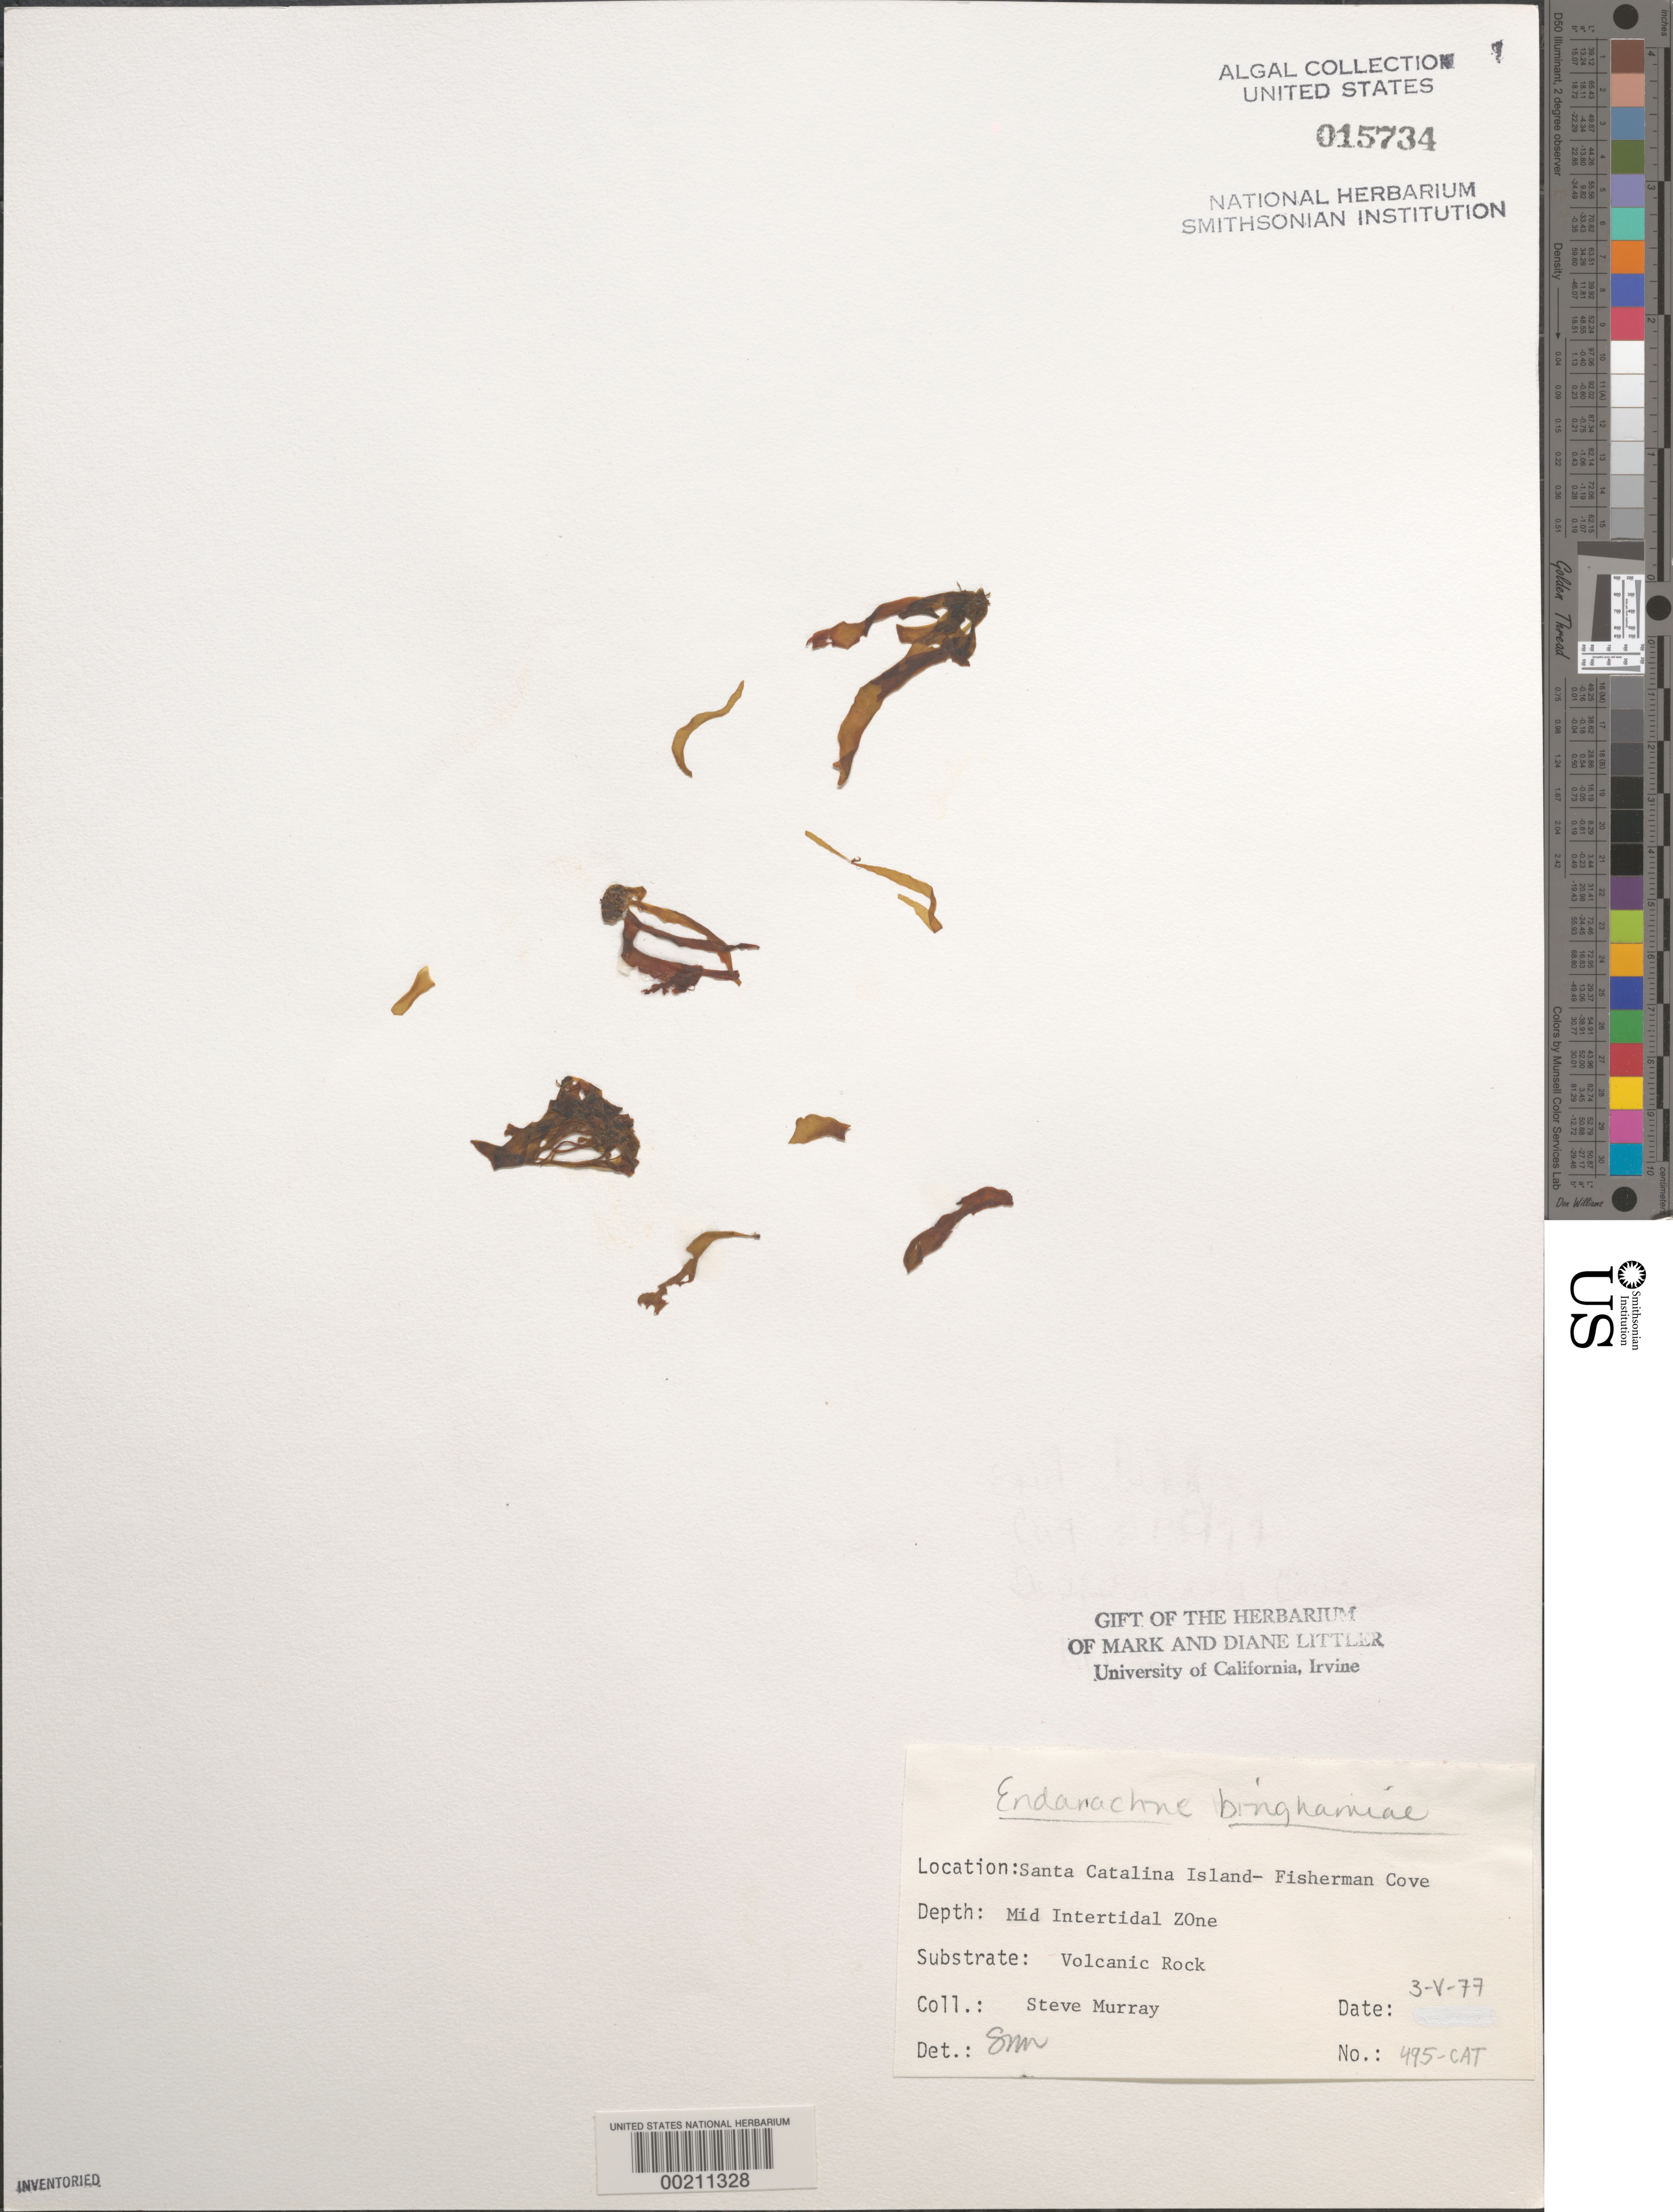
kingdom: Chromista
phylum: Ochrophyta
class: Phaeophyceae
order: Scytosiphonales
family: Scytosiphonaceae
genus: Petalonia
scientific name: Petalonia binghamiae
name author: (J. Agardh) K.L.Vinogr.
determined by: Algae name updating Project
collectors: S. N. Murray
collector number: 495-cat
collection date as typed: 03 May 1977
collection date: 1977-05-03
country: United States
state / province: California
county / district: Los Angeles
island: Santa Catalina Island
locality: Fishermen Cove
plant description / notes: BLM-SOCALBIGHT Rocky Intertidal Survey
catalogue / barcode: US 15734